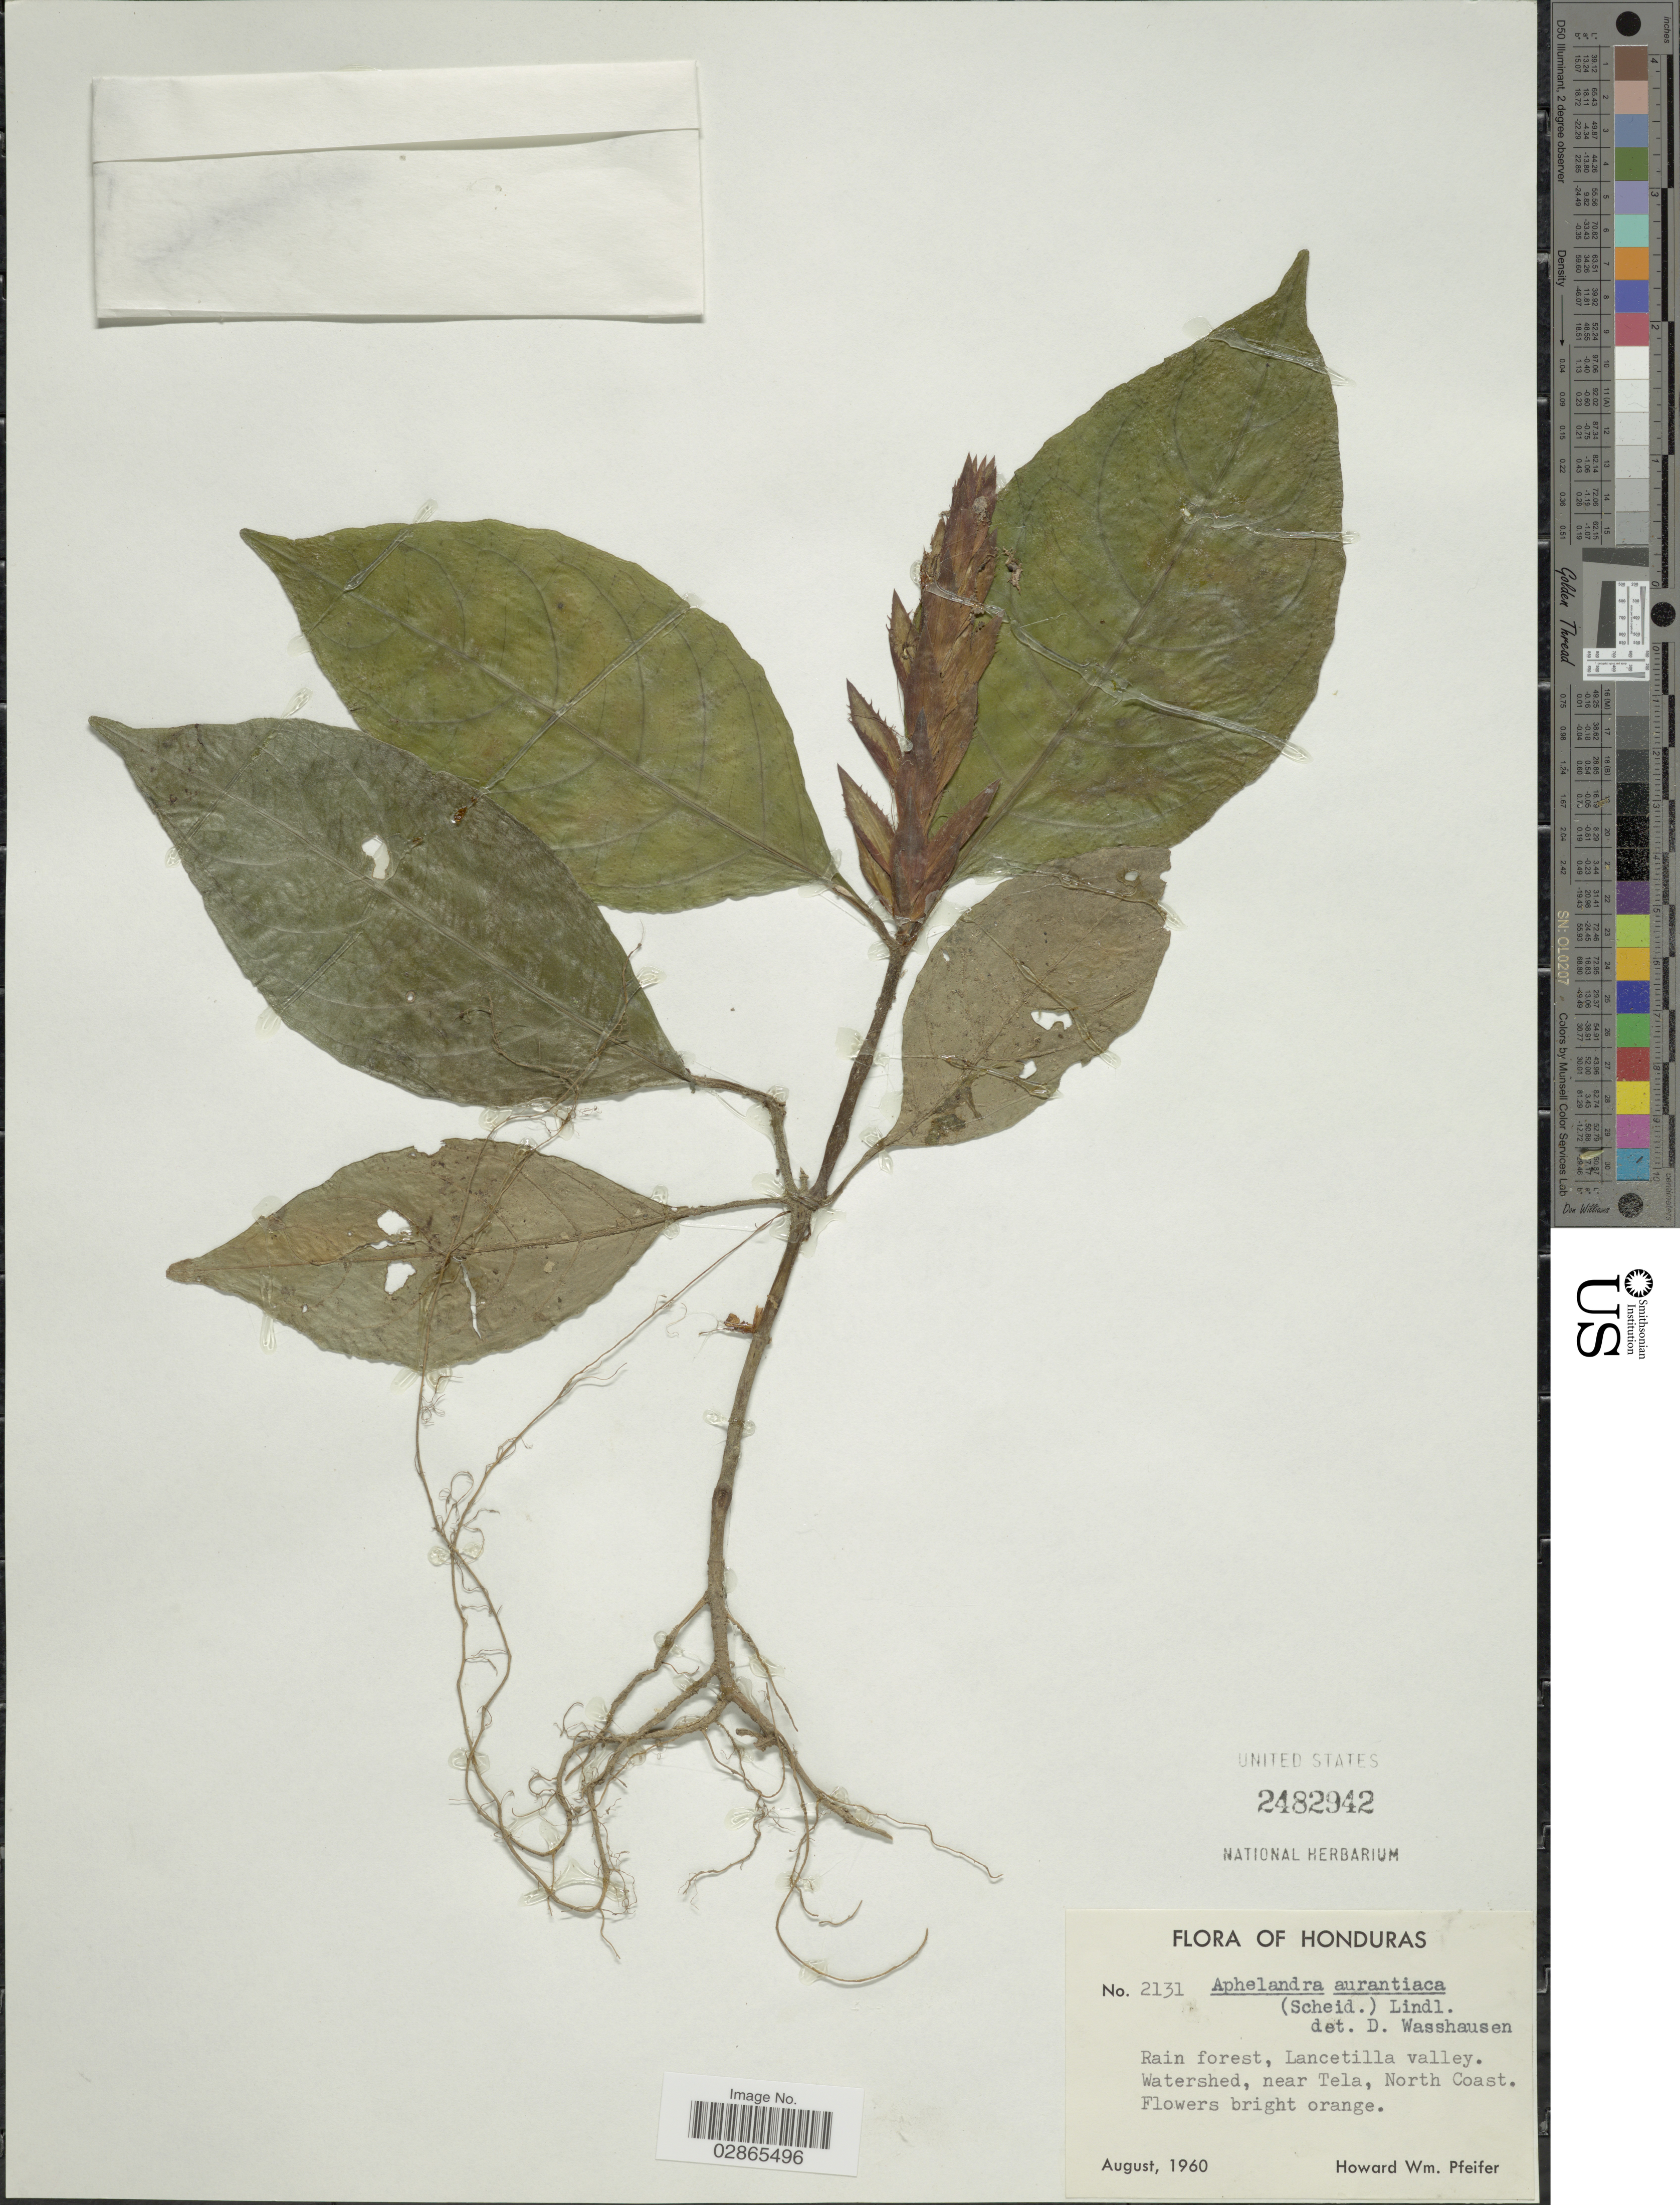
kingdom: Plantae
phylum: Tracheophyta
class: Magnoliopsida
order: Lamiales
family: Acanthaceae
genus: Aphelandra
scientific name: Aphelandra aurantiaca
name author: (Scheidw.) Lindl.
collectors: H. W. Pfeifer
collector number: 2131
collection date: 1960-08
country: Honduras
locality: Lancetilla valley. Watershed, near Tela, North Coast.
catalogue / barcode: US 2482942